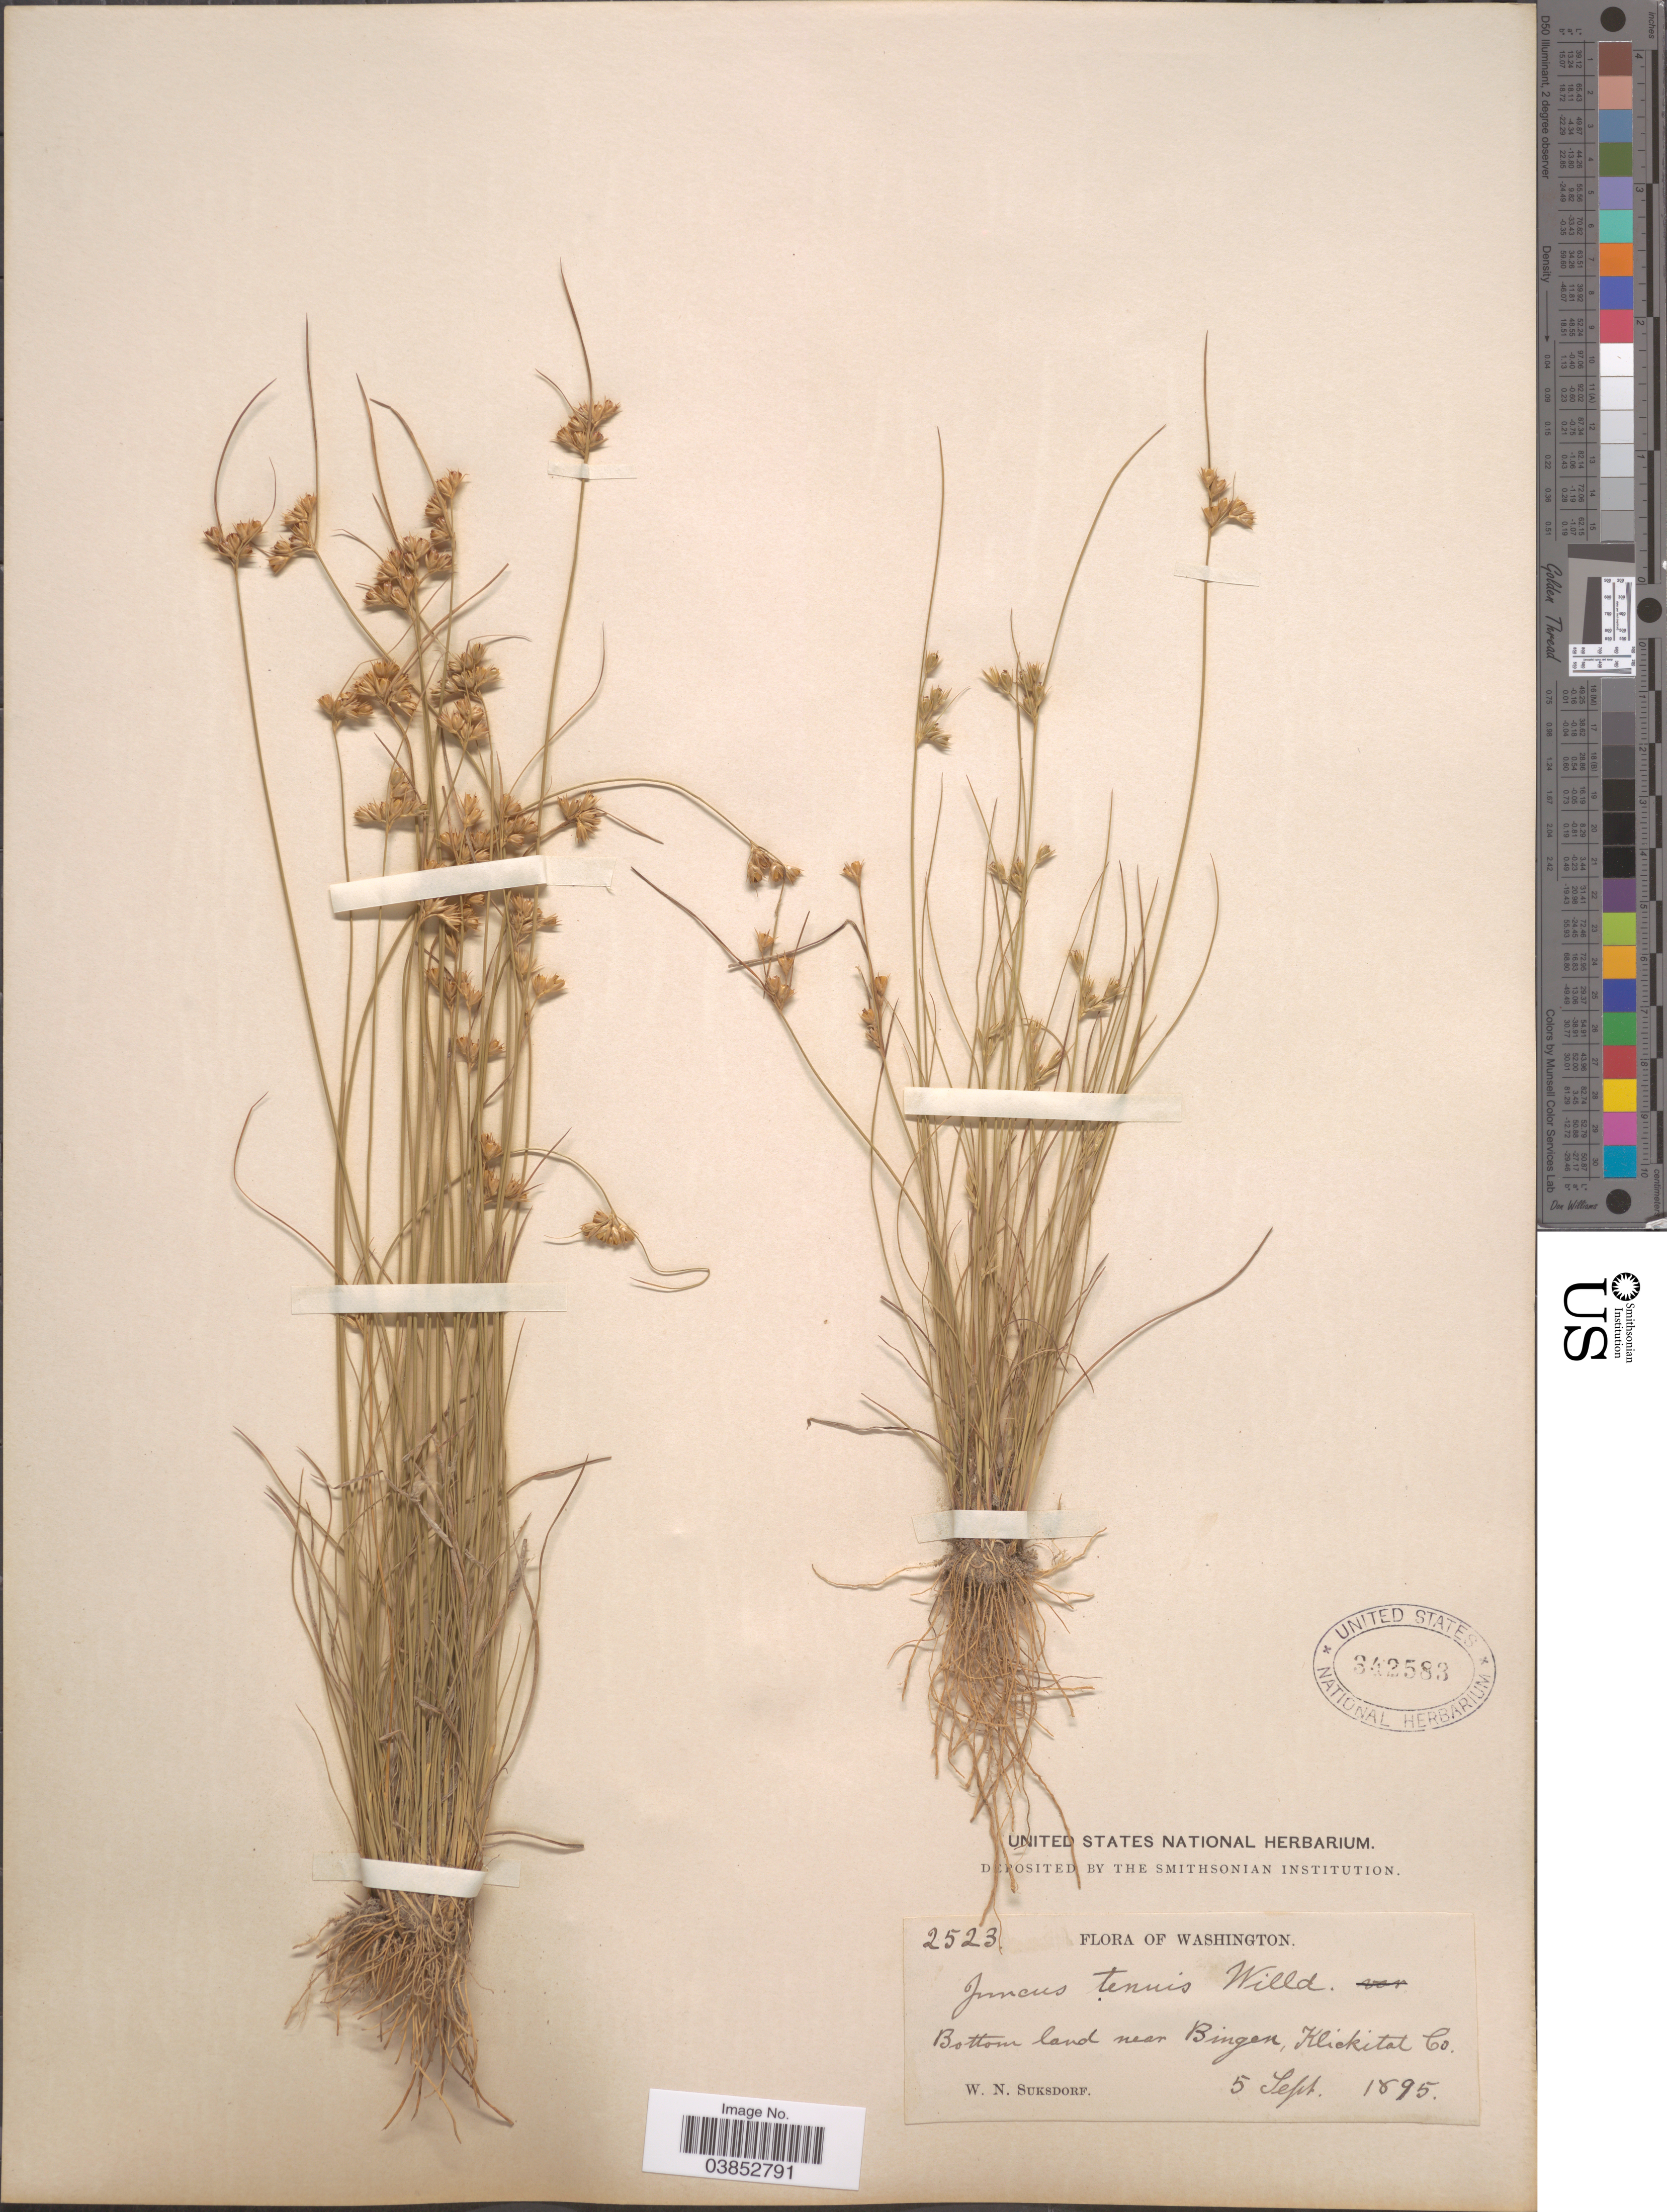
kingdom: Plantae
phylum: Tracheophyta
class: Liliopsida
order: Poales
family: Juncaceae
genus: Juncus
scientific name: Juncus dudleyi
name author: Wiegand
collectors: W. N. Suksdorf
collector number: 2523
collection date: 1895-09-05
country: United States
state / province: Washington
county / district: Klickitat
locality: Bottom land near Bingen, Klickitat Co.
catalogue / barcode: US 342583